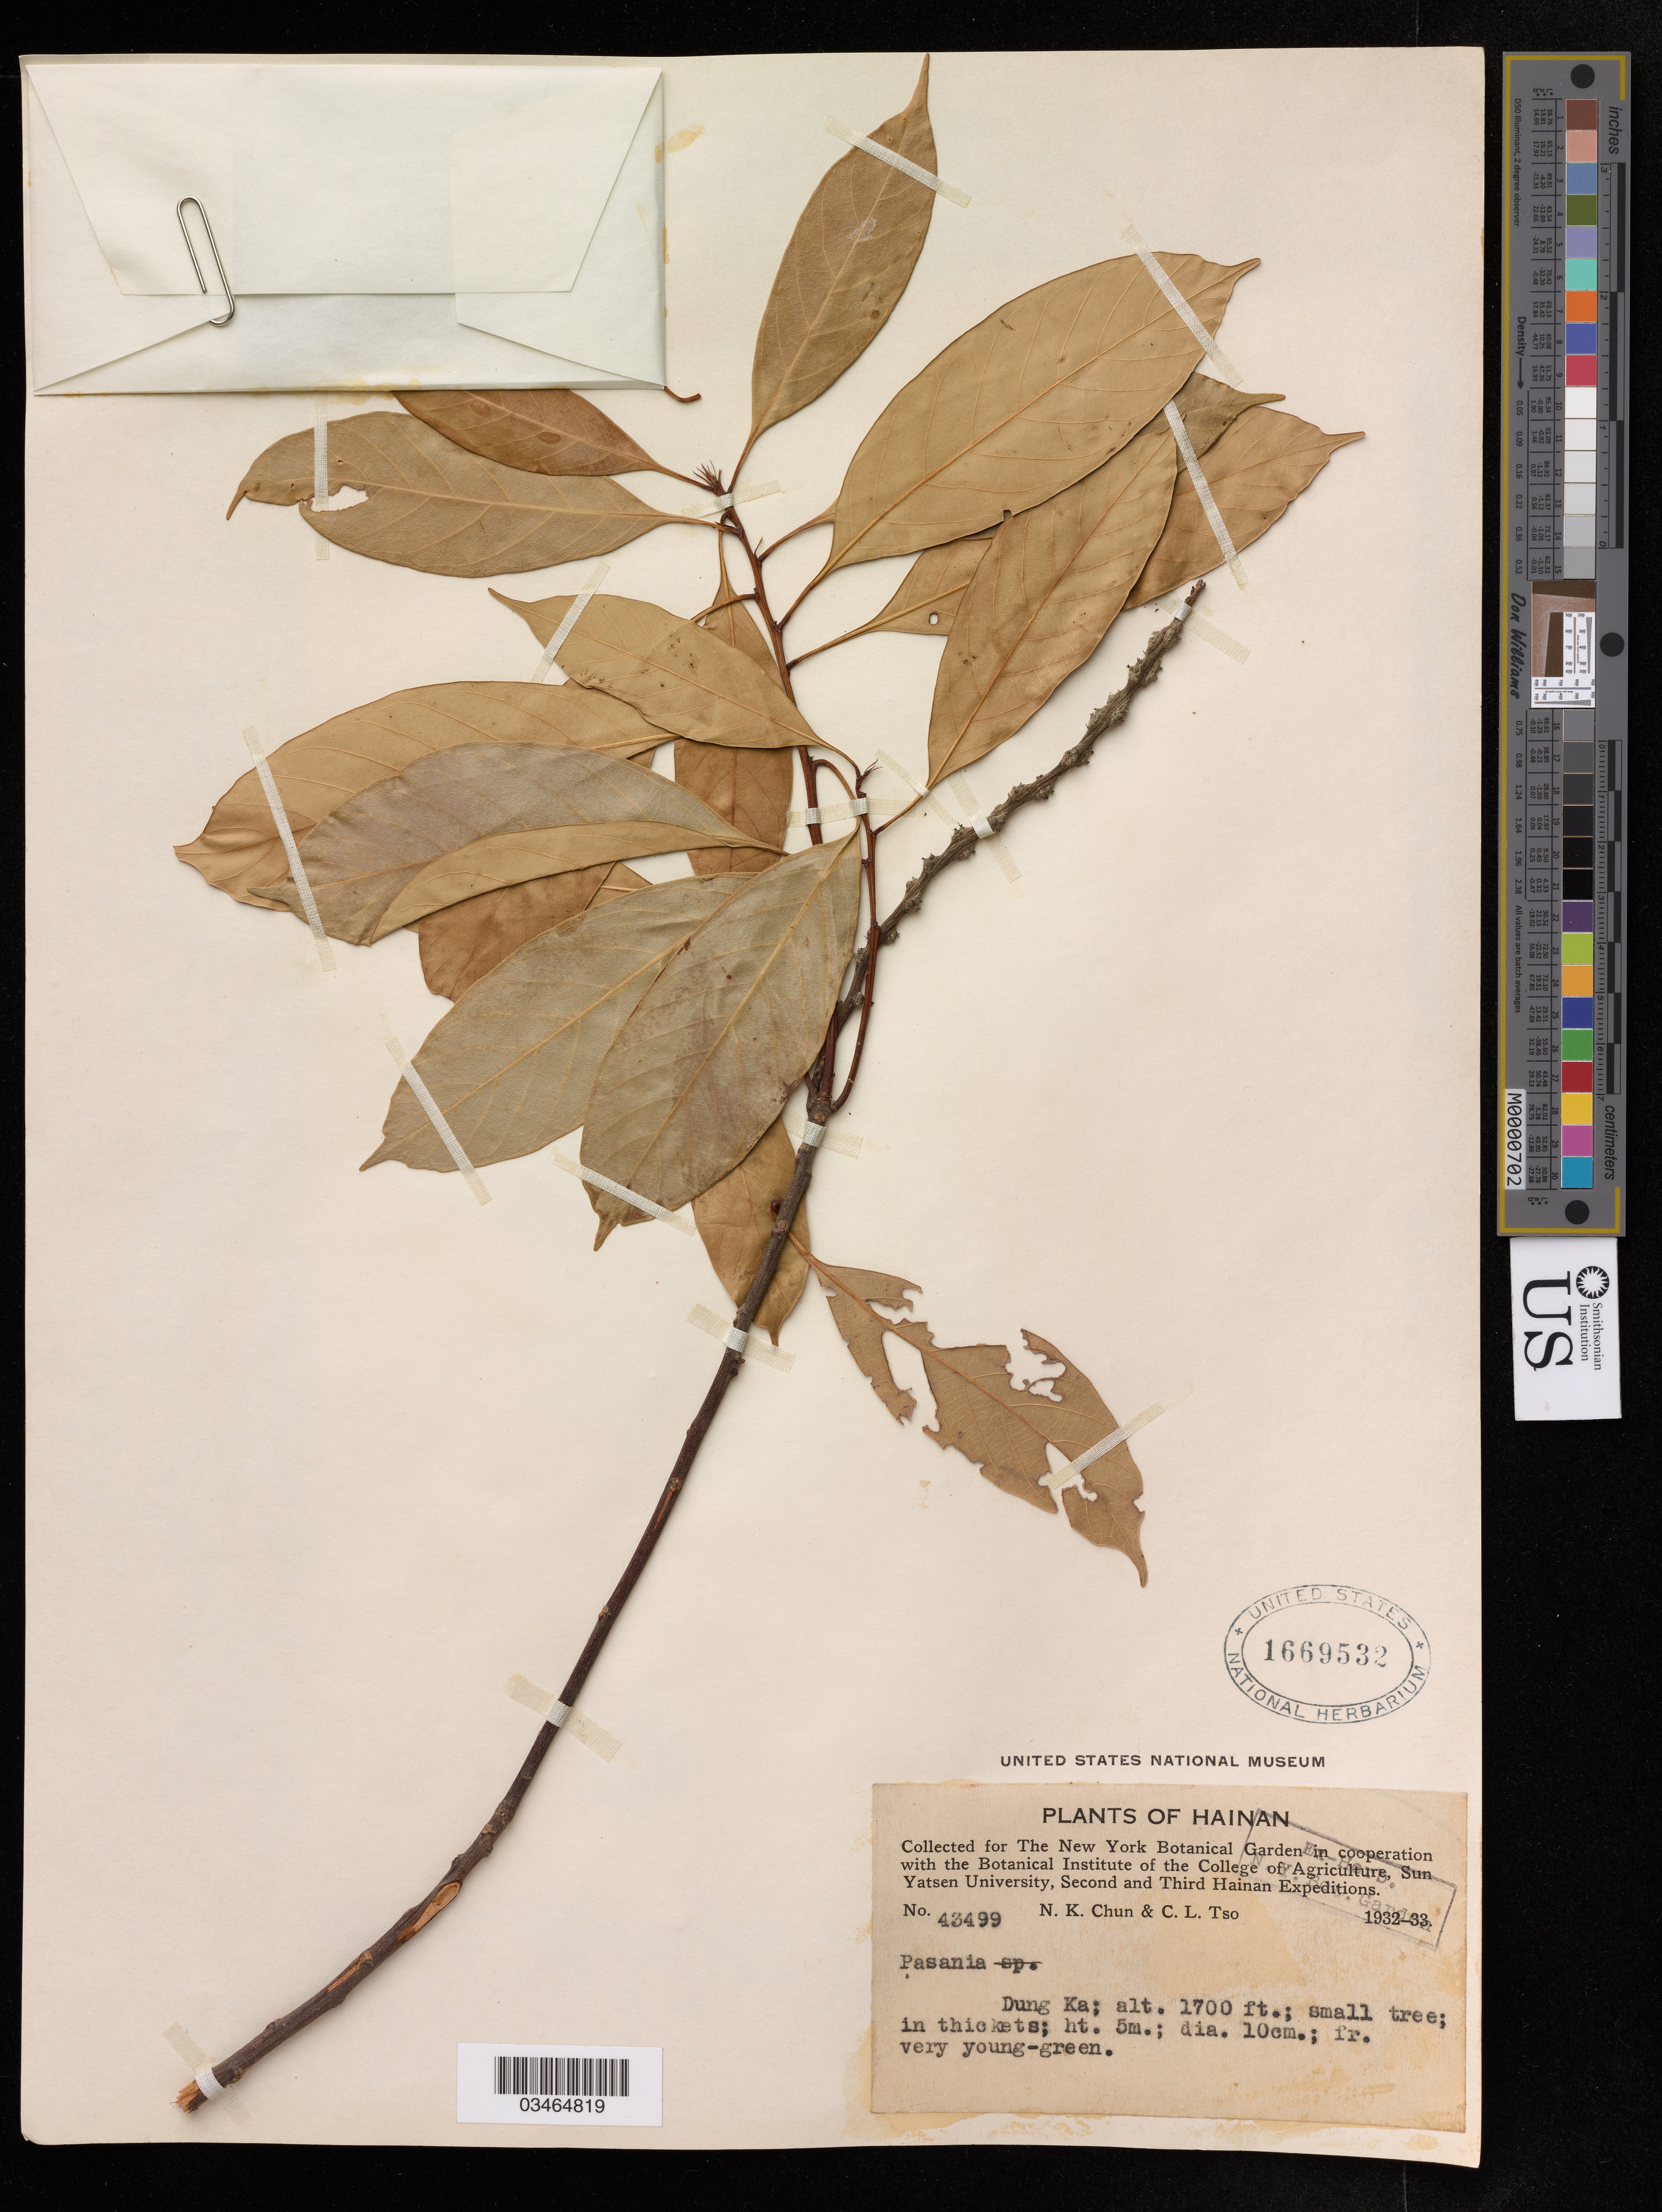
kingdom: Plantae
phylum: Tracheophyta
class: Magnoliopsida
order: Fagales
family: Fagaceae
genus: Pasania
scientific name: Pasania sp.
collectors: N. K. Chun & C. Tso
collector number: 43499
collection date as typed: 1933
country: China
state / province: Hainan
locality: Dung Ka.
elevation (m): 518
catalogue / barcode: US 1669532